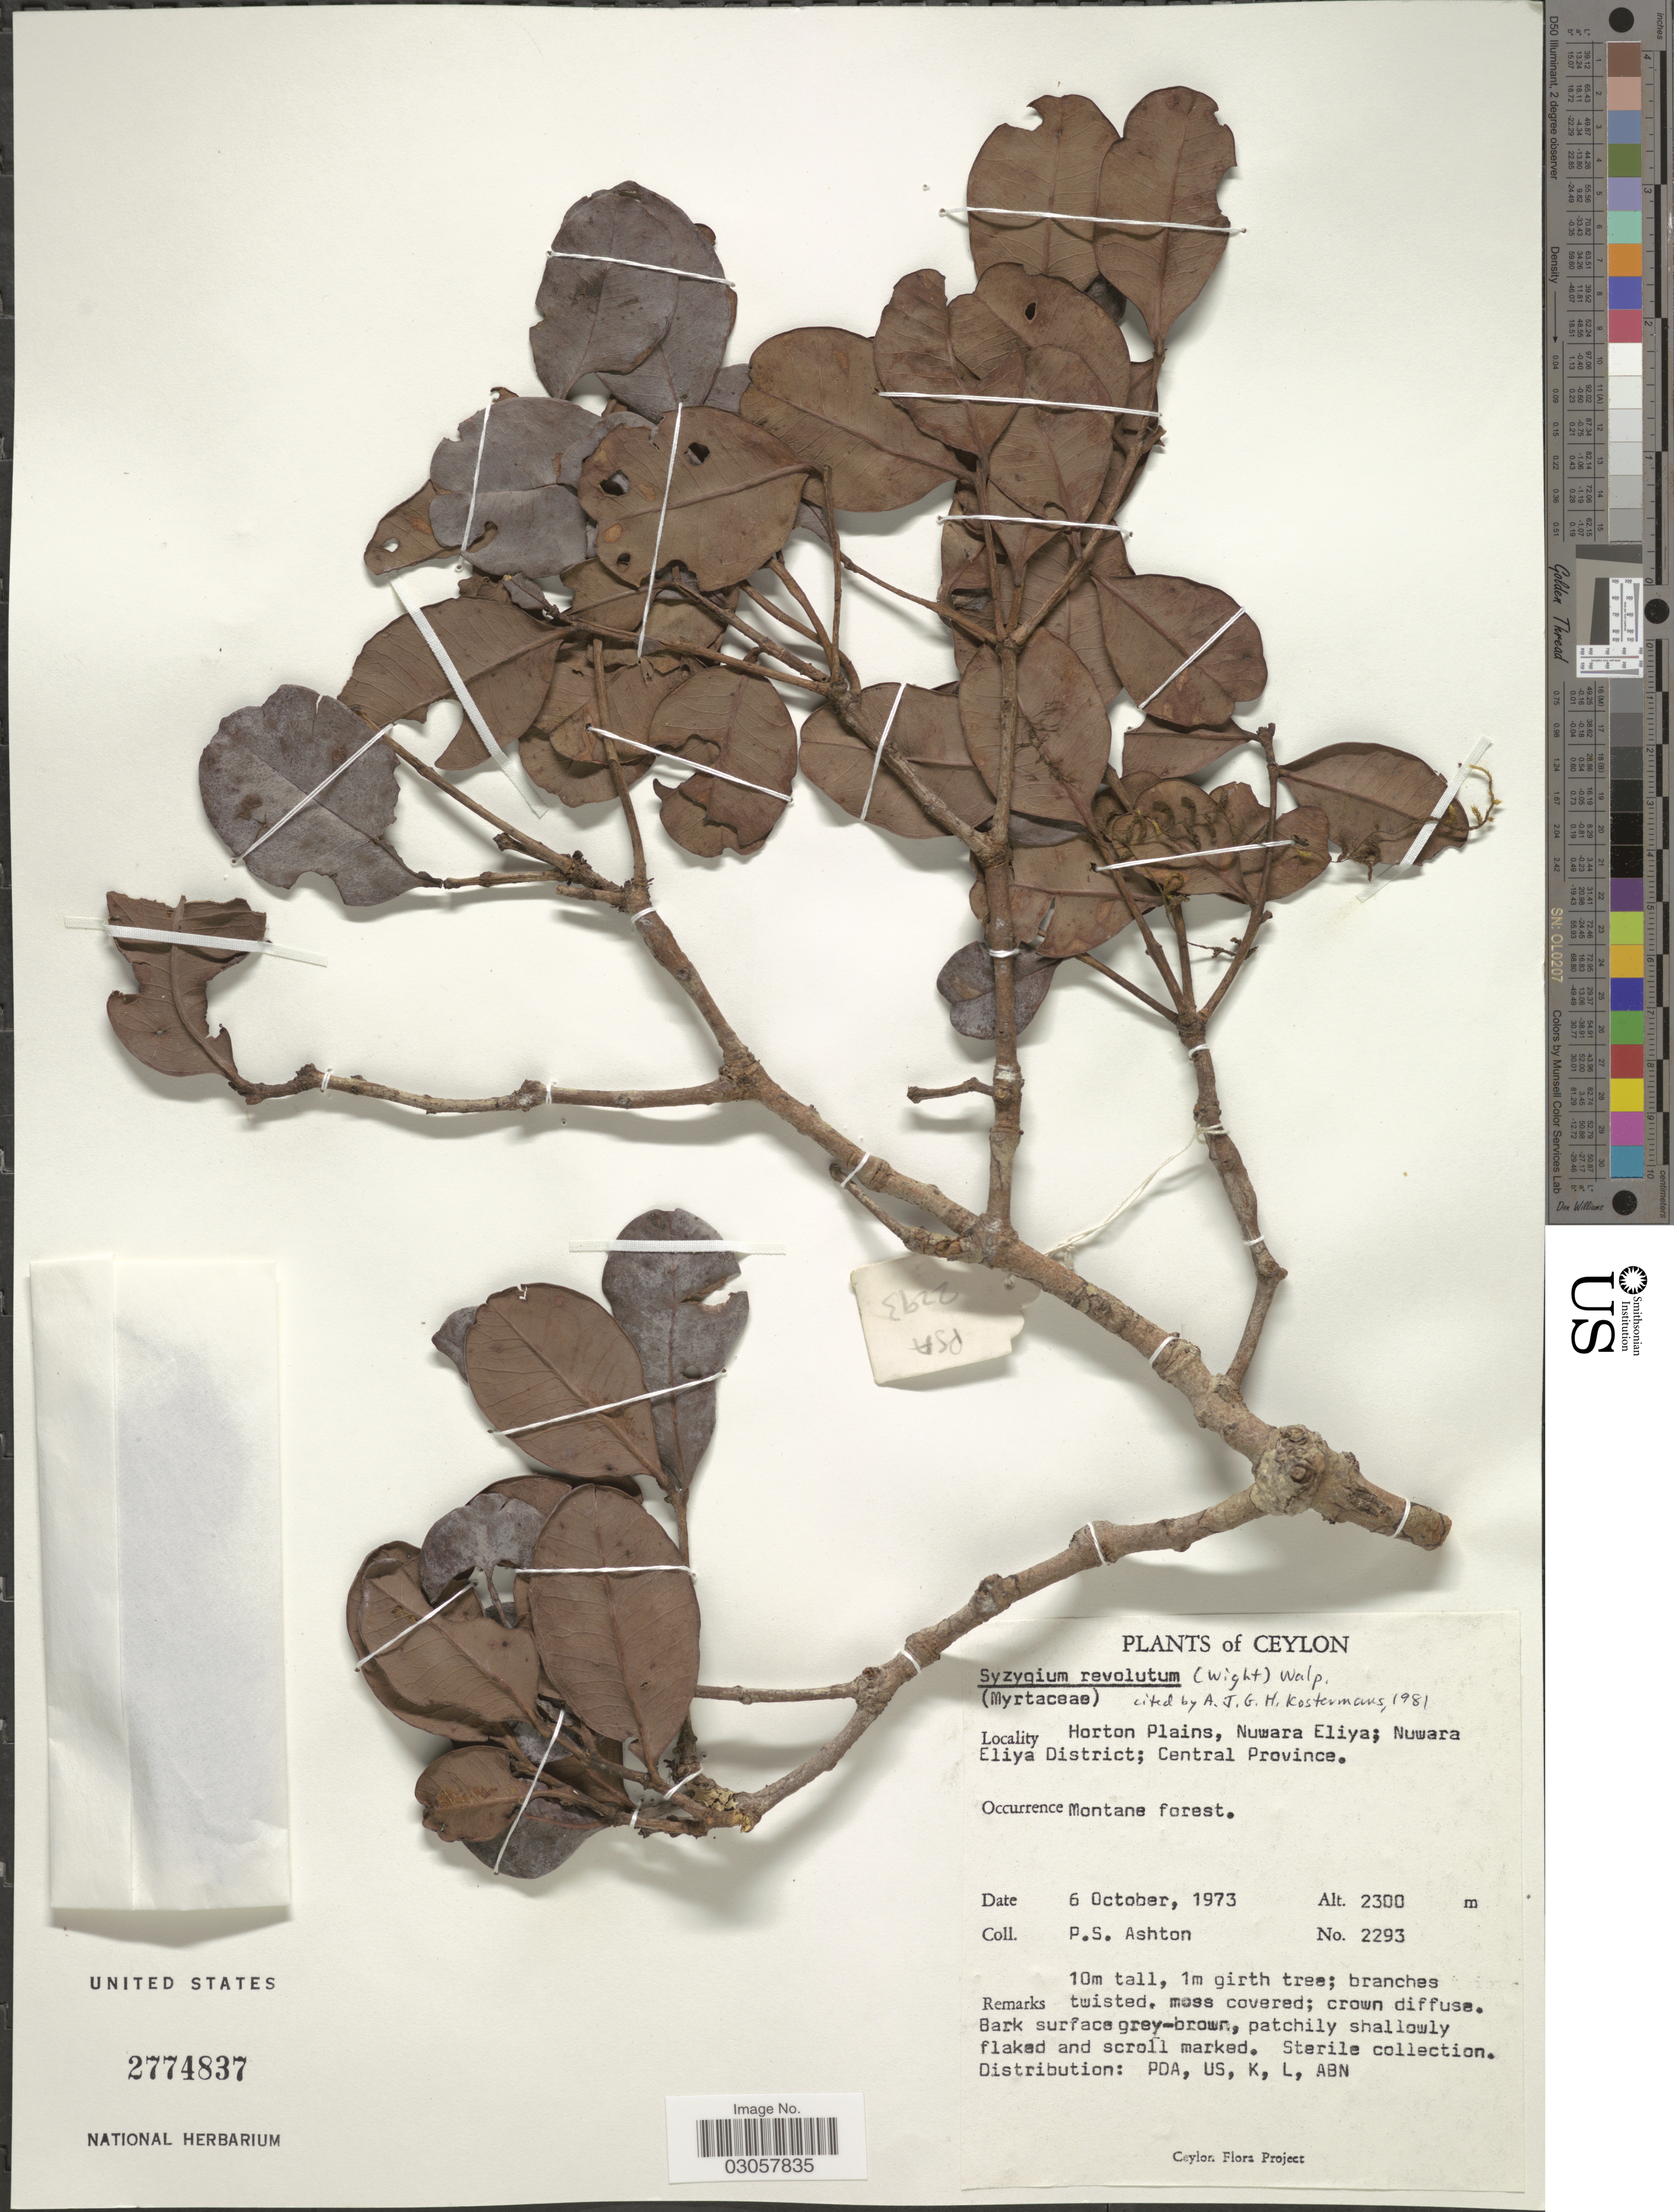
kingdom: Plantae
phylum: Tracheophyta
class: Magnoliopsida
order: Myrtales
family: Myrtaceae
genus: Syzygium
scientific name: Syzygium revolutum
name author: (Wight) Walp.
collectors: P. S. Ashton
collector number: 2293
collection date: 1973-10-06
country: Sri Lanka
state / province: Central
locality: Ceylon. Horton Plains, Nuwara Eliya; Nuwara Eliya District.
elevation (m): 2300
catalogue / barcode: US 2774837